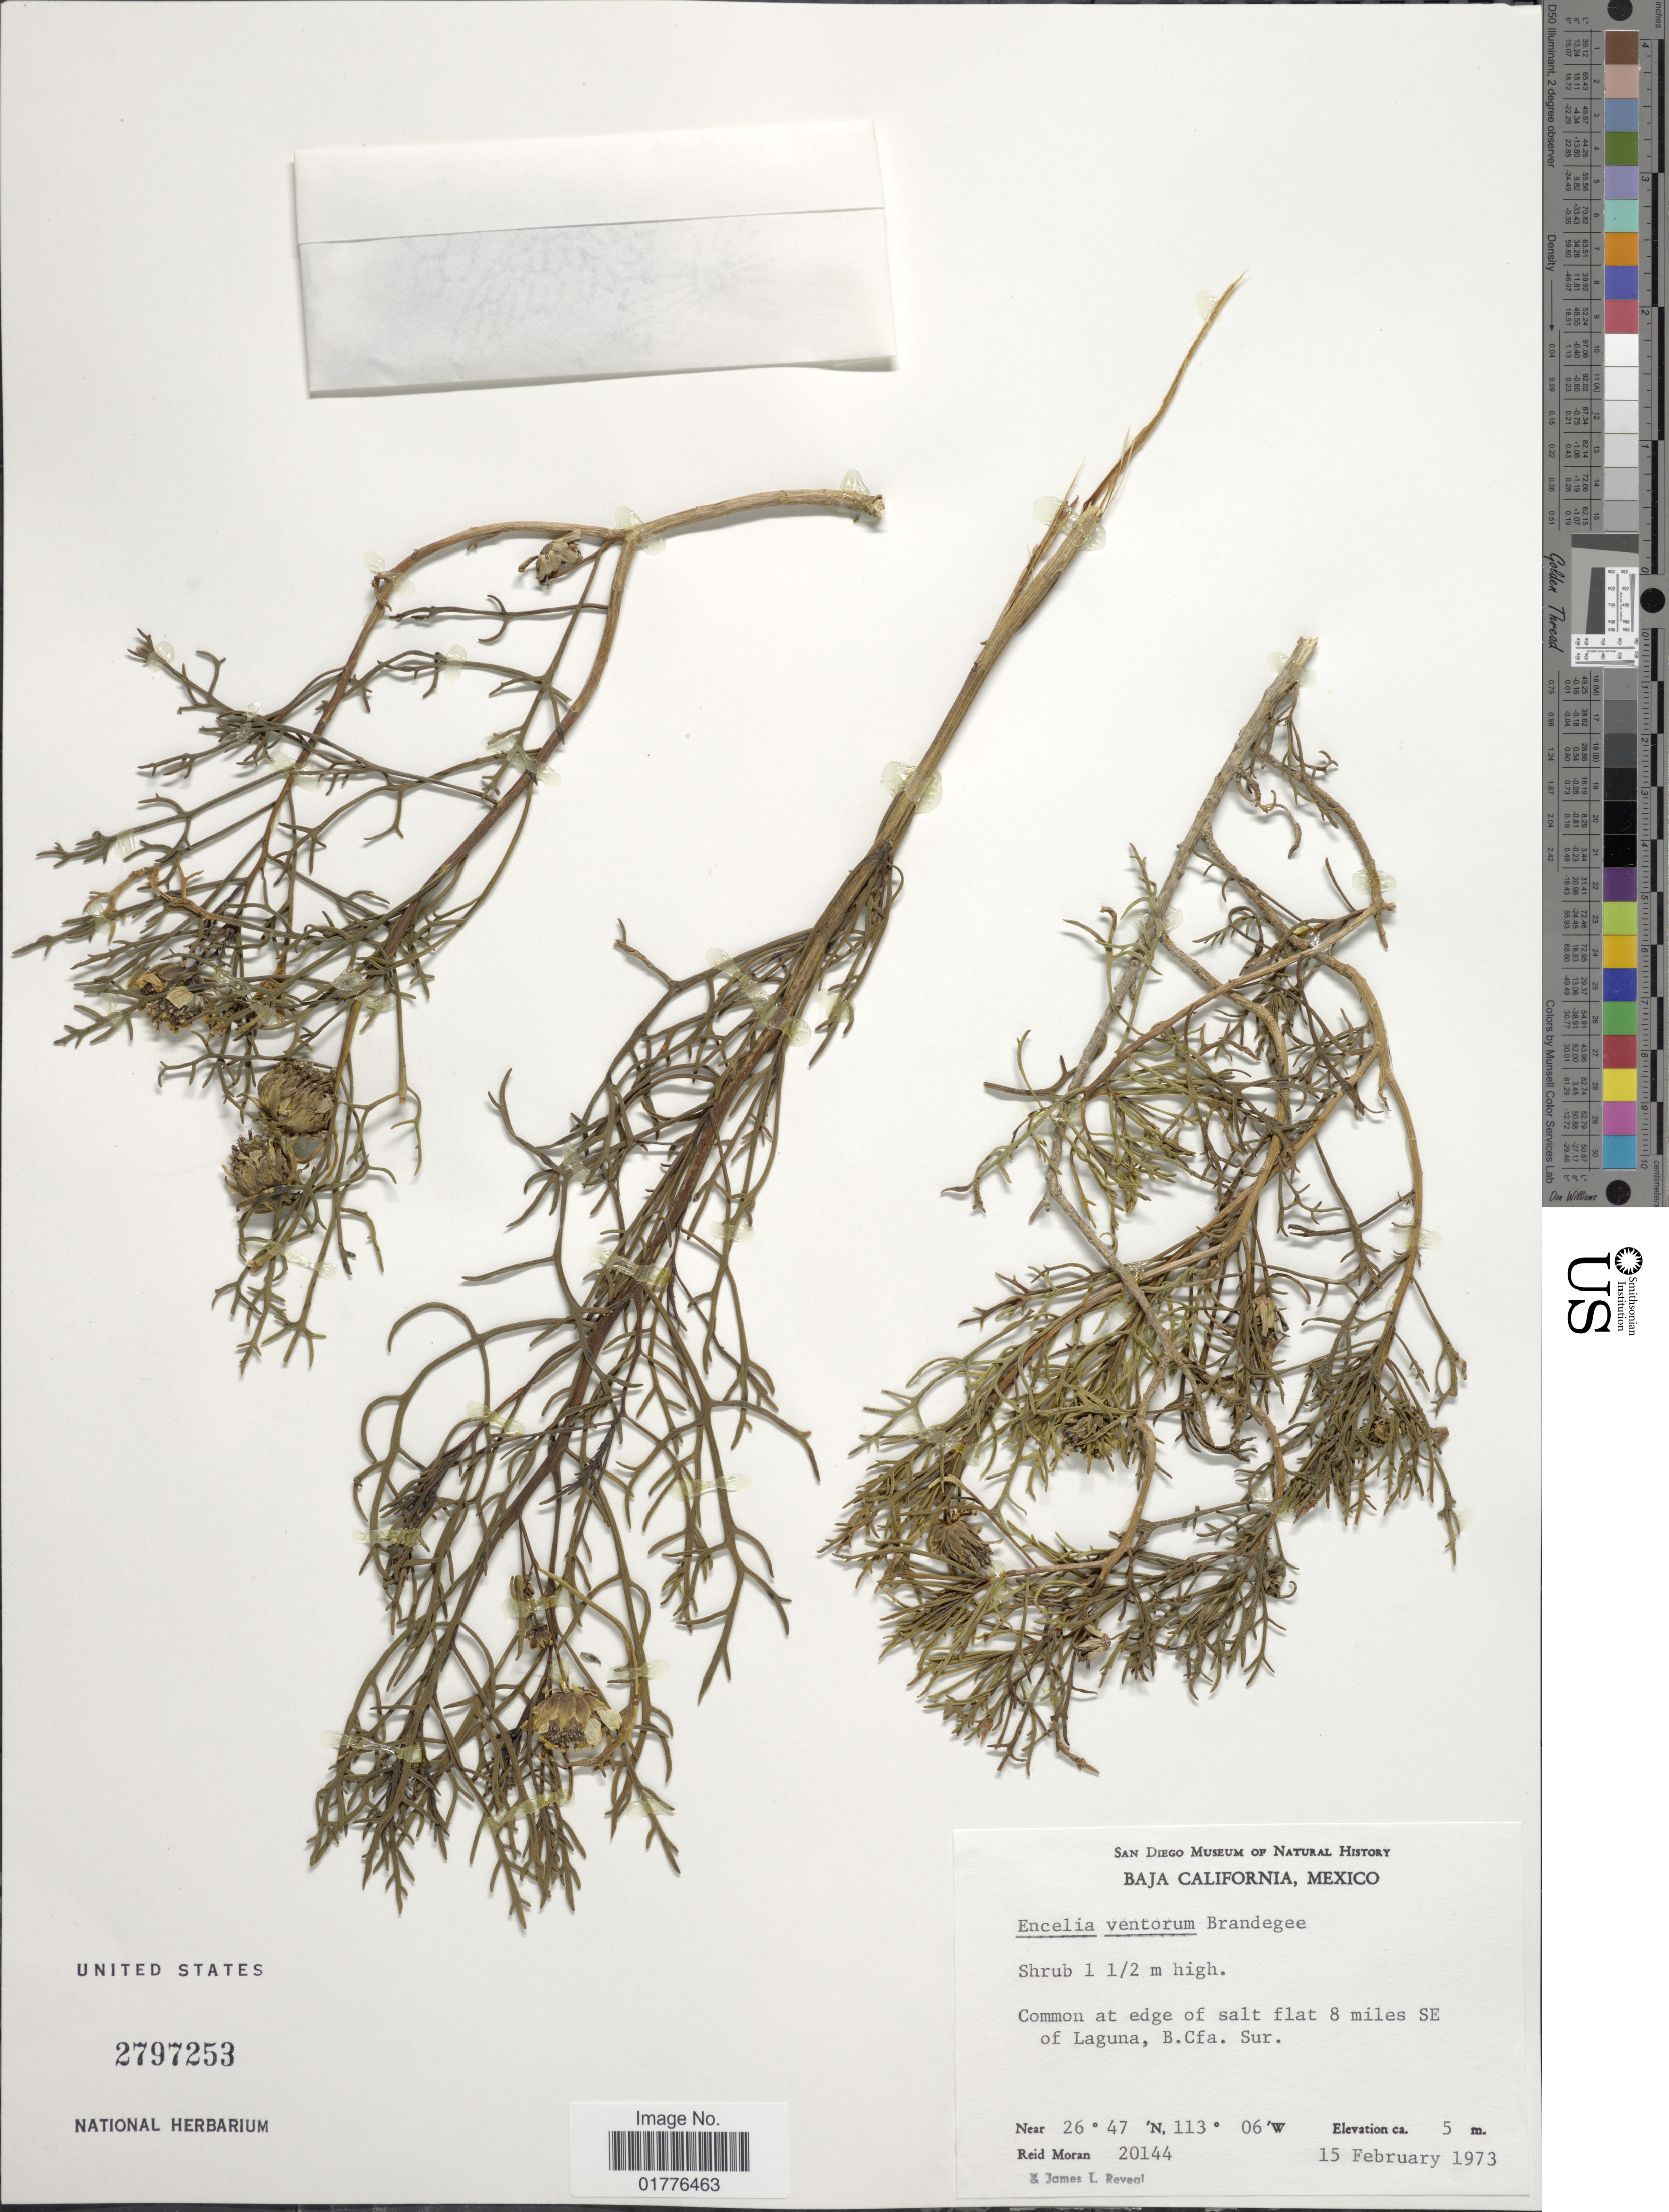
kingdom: Plantae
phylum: Tracheophyta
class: Magnoliopsida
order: Asterales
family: Asteraceae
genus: Encelia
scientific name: Encelia ventorum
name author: Brandegee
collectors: R. V. Moran & J. L. Reveal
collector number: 20144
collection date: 1973-02-15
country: Mexico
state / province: Baja California Sur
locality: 8 miles SE of Laguna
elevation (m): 5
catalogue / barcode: US 2797253